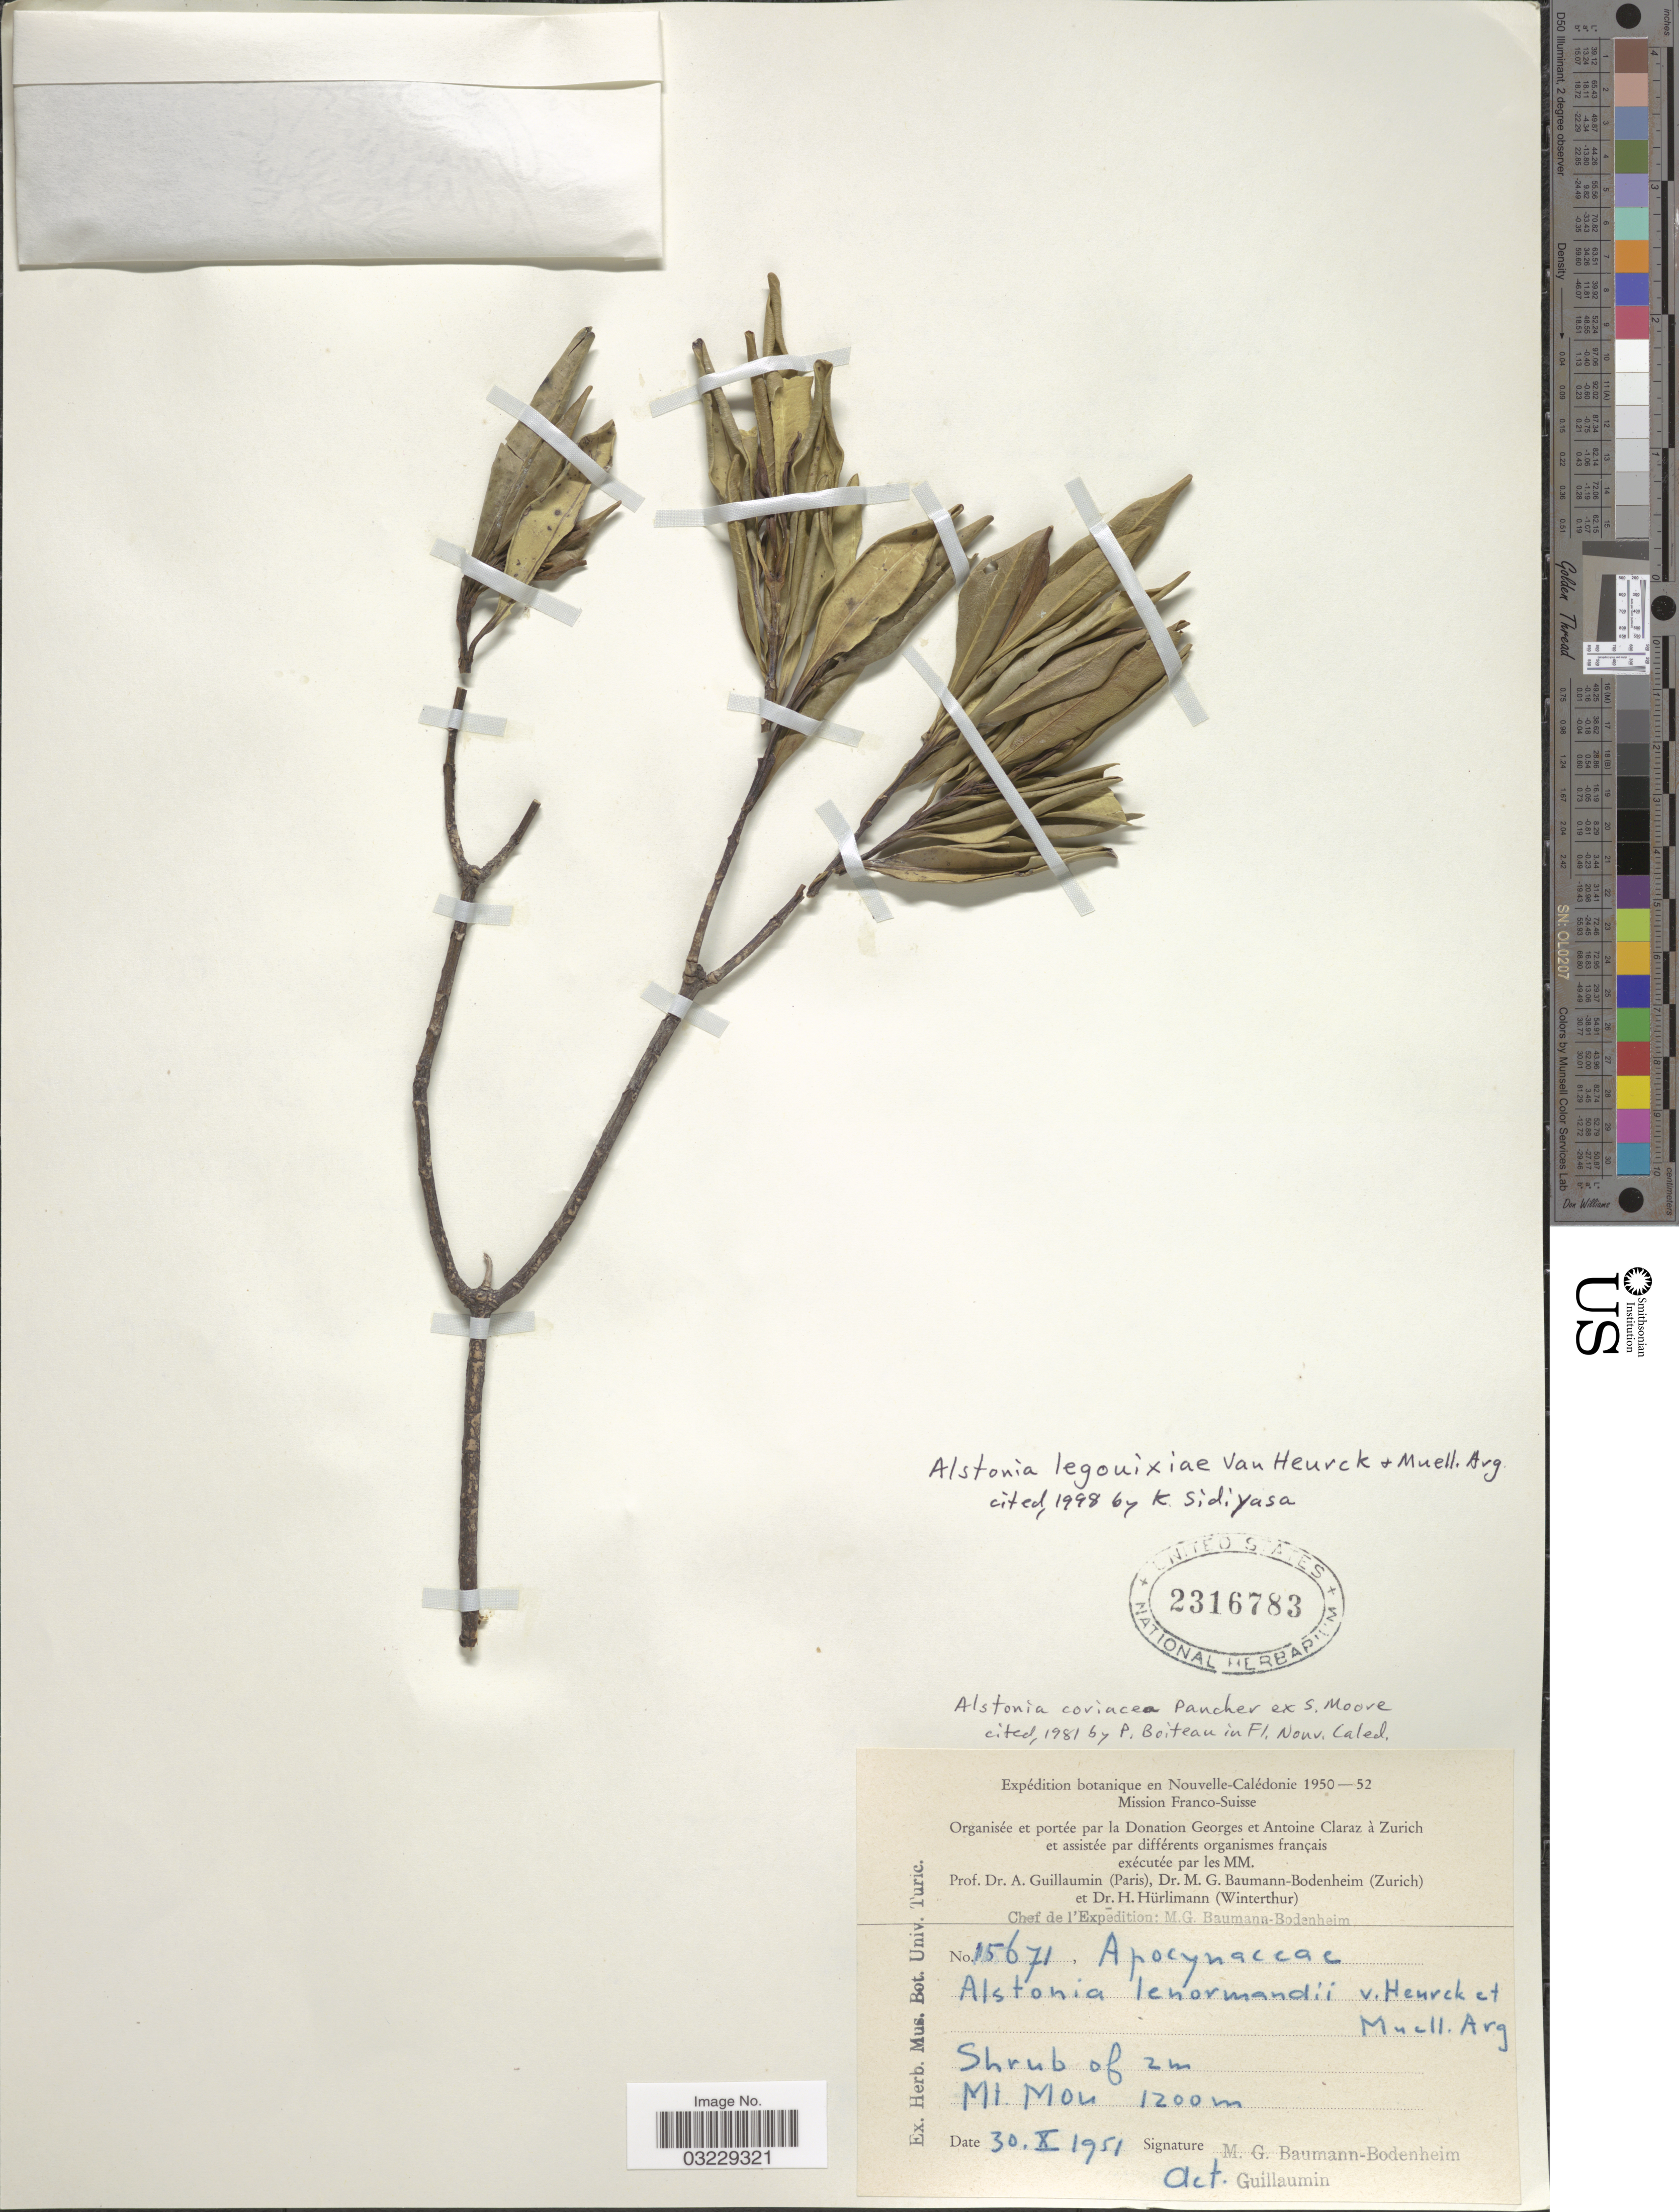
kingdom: Plantae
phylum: Tracheophyta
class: Magnoliopsida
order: Gentianales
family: Apocynaceae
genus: Alstonia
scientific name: Alstonia legouixiae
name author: Van Heurck & Müll. Arg.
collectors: M. G. Baumann-Bodenheim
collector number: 15671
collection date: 1951-10-30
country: New Caledonia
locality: Mt. Mou.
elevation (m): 1200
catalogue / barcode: US 2316783